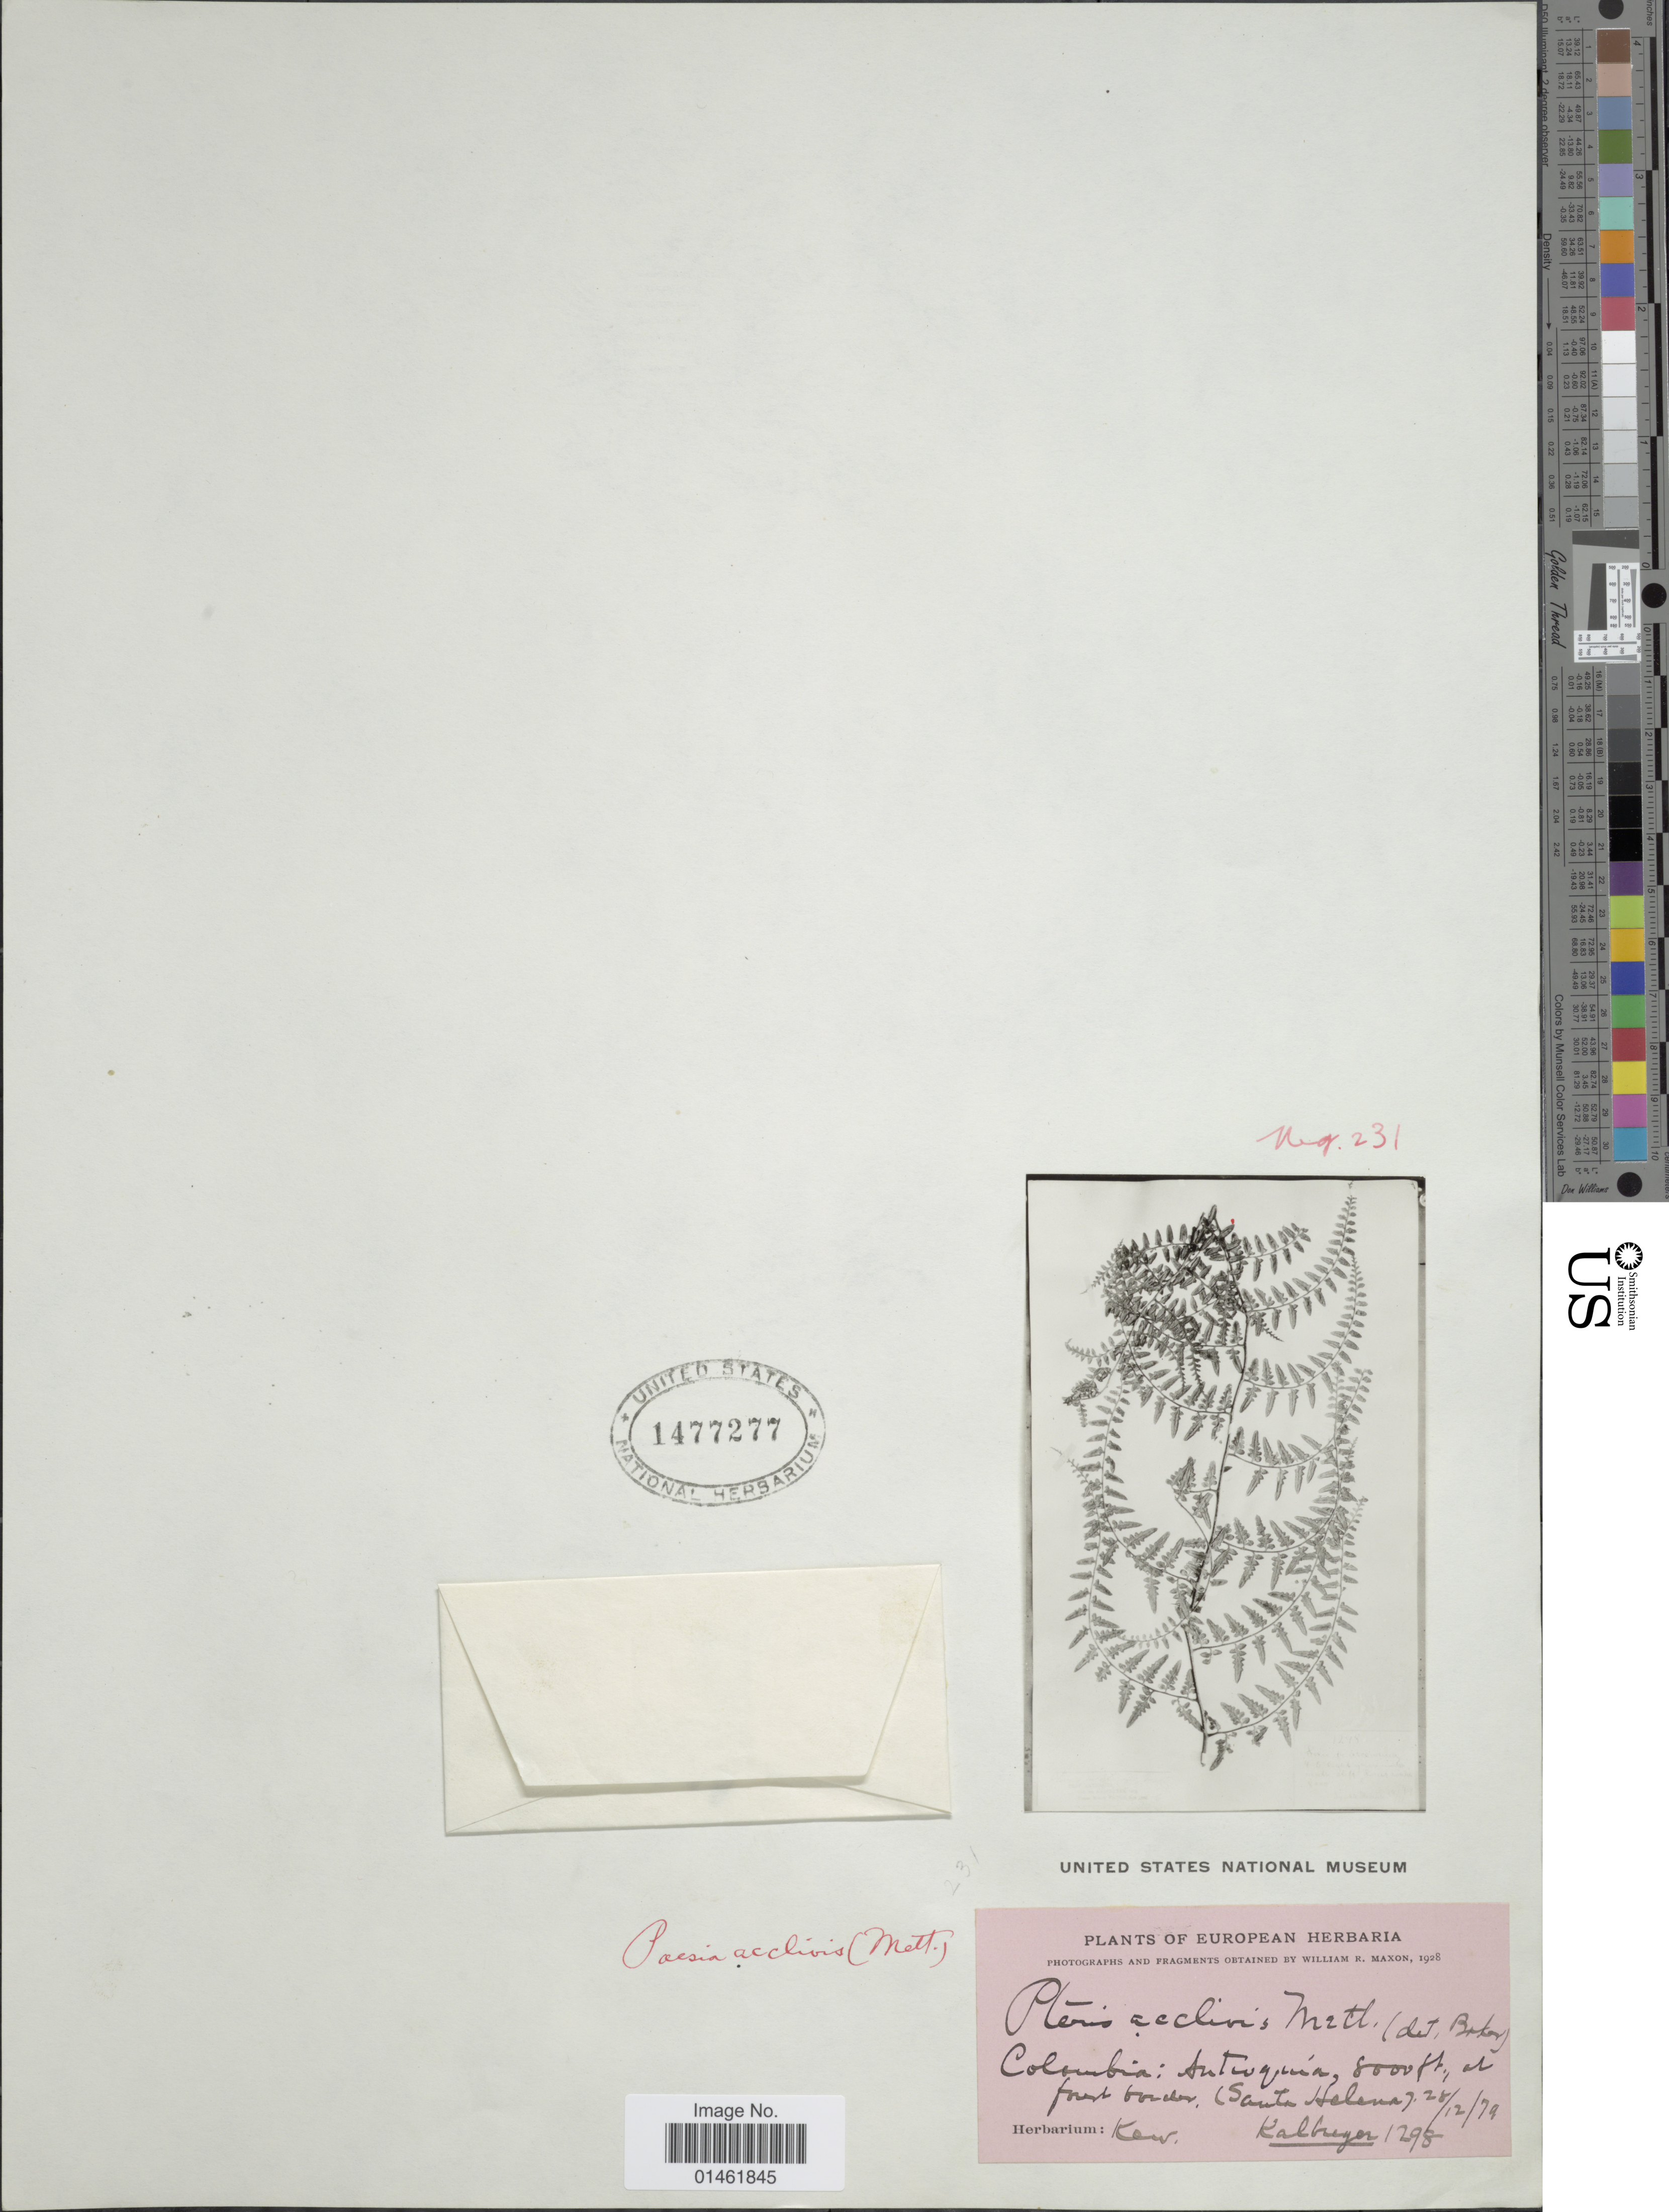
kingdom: Plantae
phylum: Tracheophyta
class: Polypodiopsida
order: Polypodiales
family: Dennstaedtiaceae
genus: Paesia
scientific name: Paesia glandulosa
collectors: -. Kalbreyer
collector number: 1298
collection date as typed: Transcribed d/m/y: 28/12/79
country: Colombia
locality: Colombia: Antioquia, forest border, (Santa Helena)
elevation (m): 2438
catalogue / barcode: US 1477277